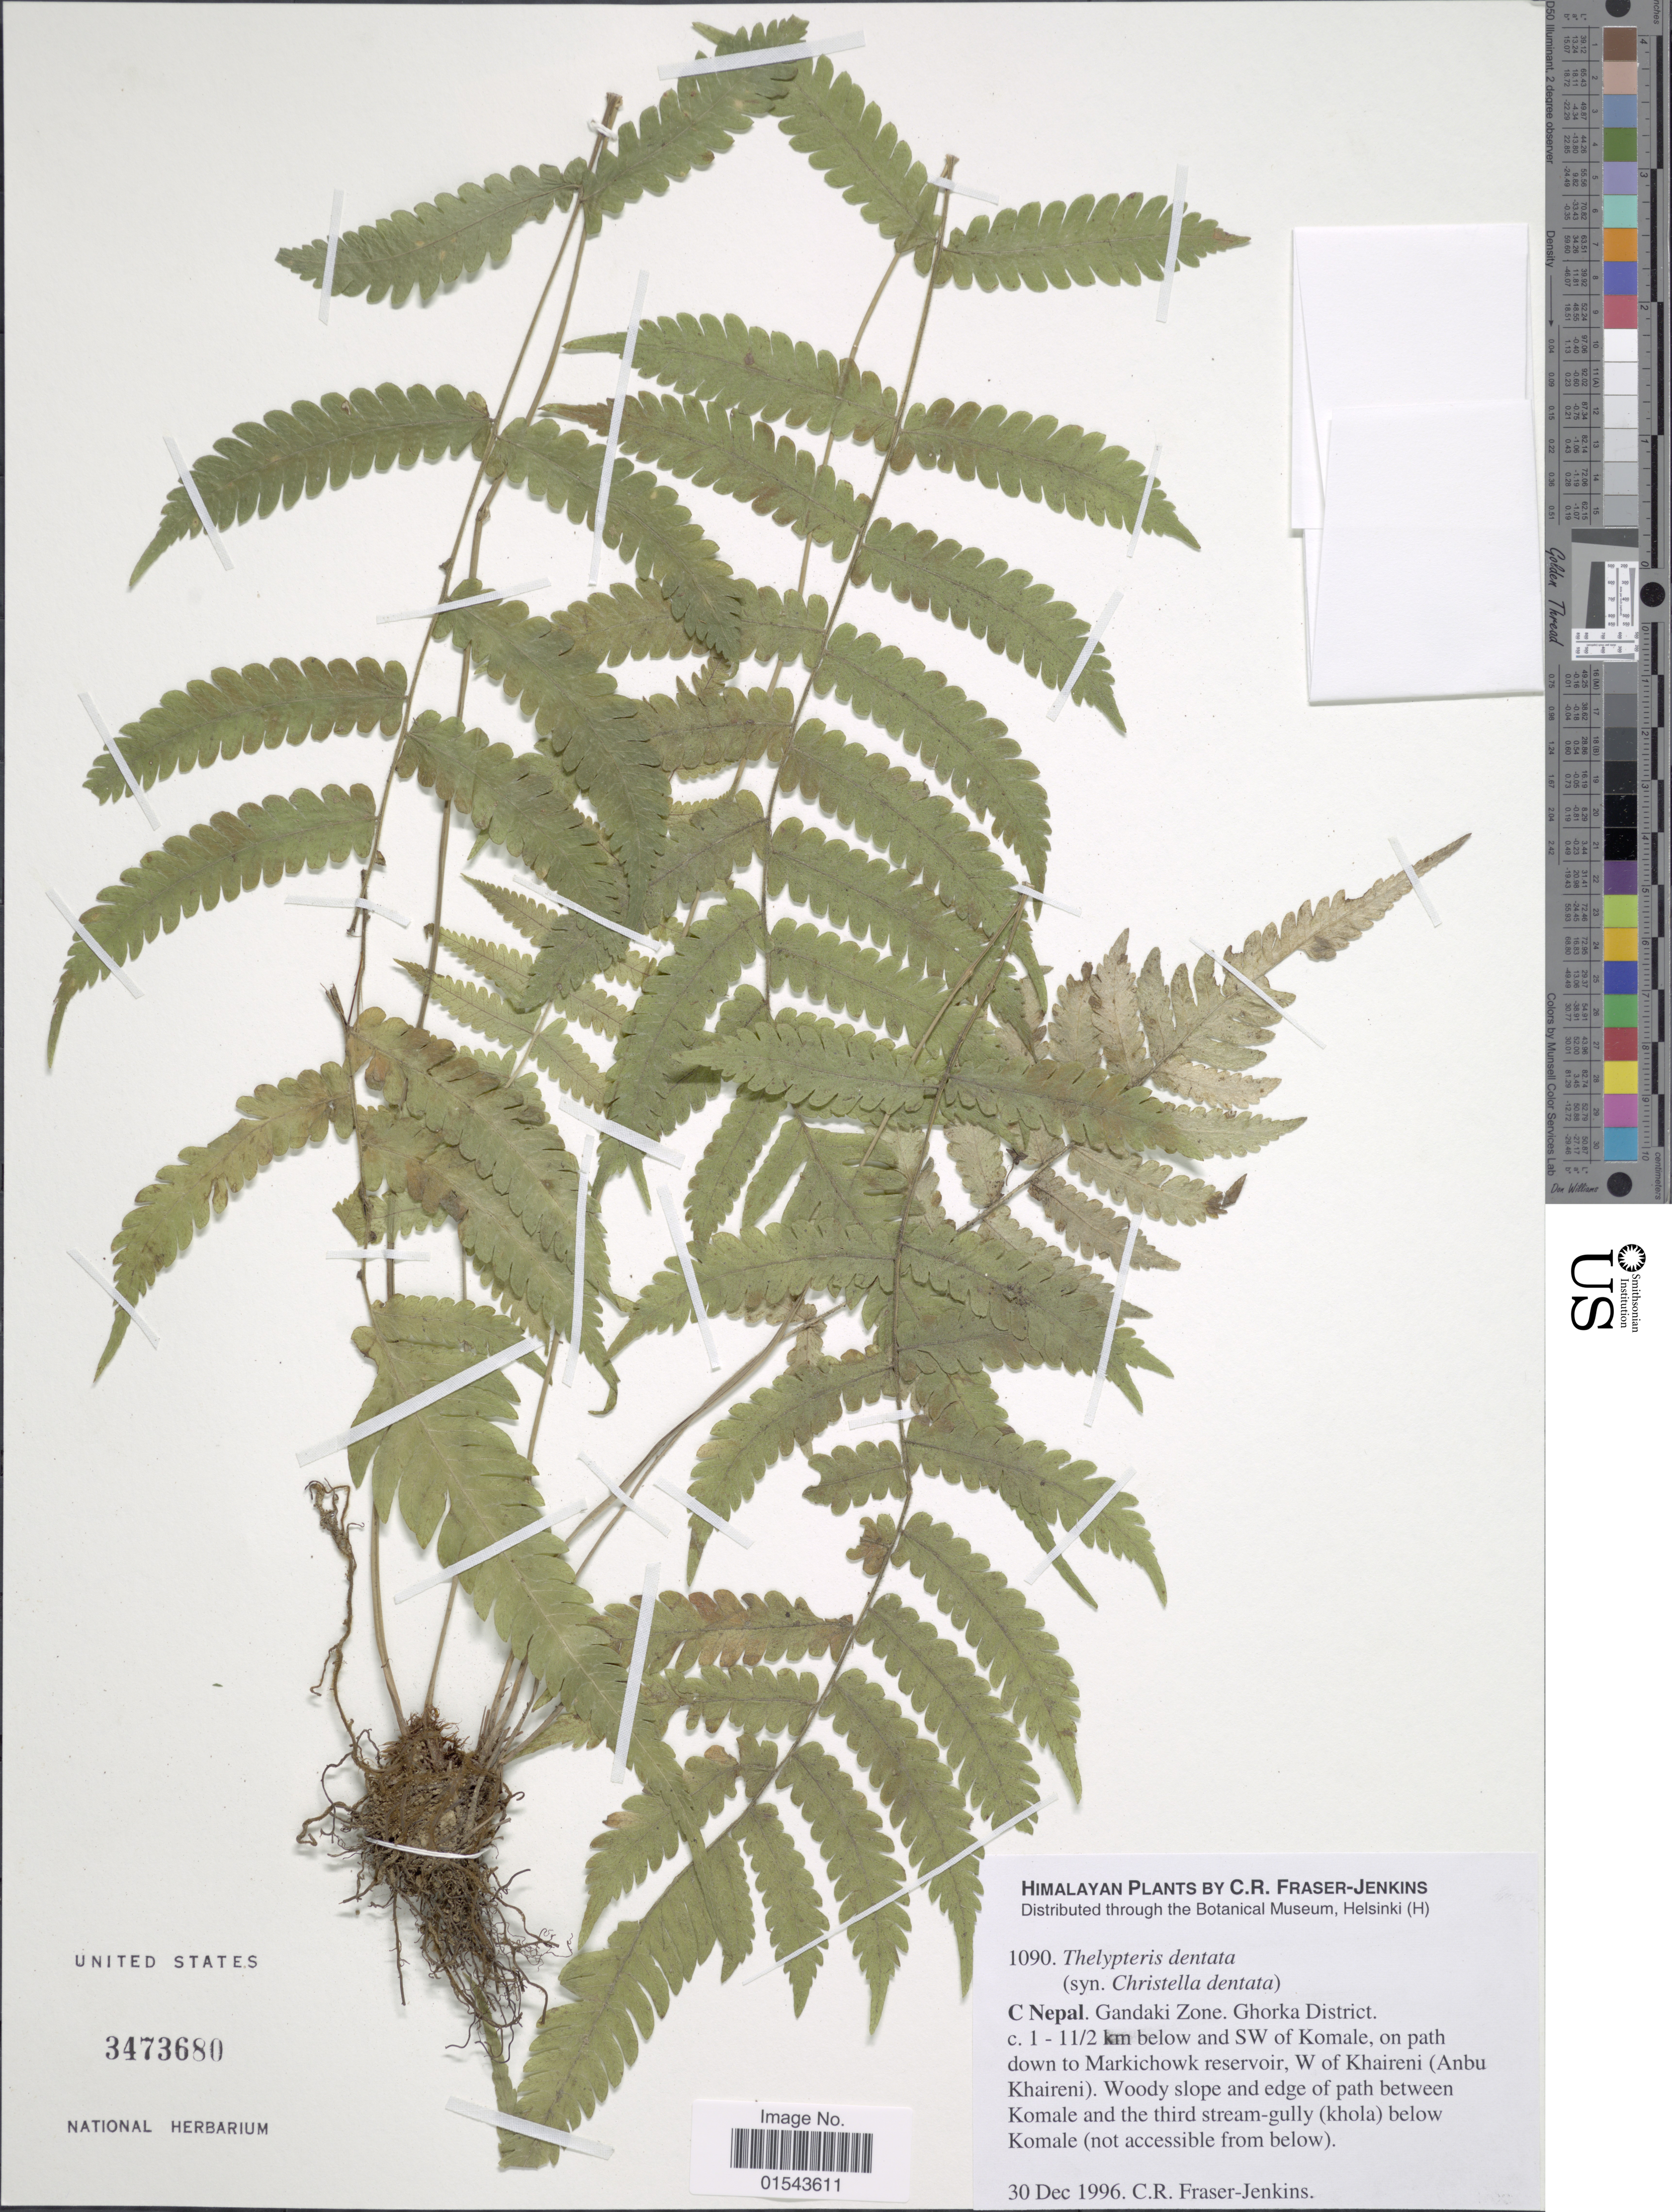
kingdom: Plantae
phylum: Tracheophyta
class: Polypodiopsida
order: Polypodiales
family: Thelypteridaceae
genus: Christella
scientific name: Christella dentata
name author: (Forssk.) Brownsey & Jermy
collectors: C. R. Fraser-Jenkins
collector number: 1090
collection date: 1996-12-30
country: Nepal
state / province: Gandaki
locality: C Nepal. Gandaki Zone. Ghorka District. 1-11/2 km below and SW of Komale, on path down to Markichowk reservoir, W of Khaireni (Anbu Khaireni). Woody slope and edge lof path between Komale and the third stream-gully (khola) below Komale (not accessible from below). Himalaya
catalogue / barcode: US 3473680